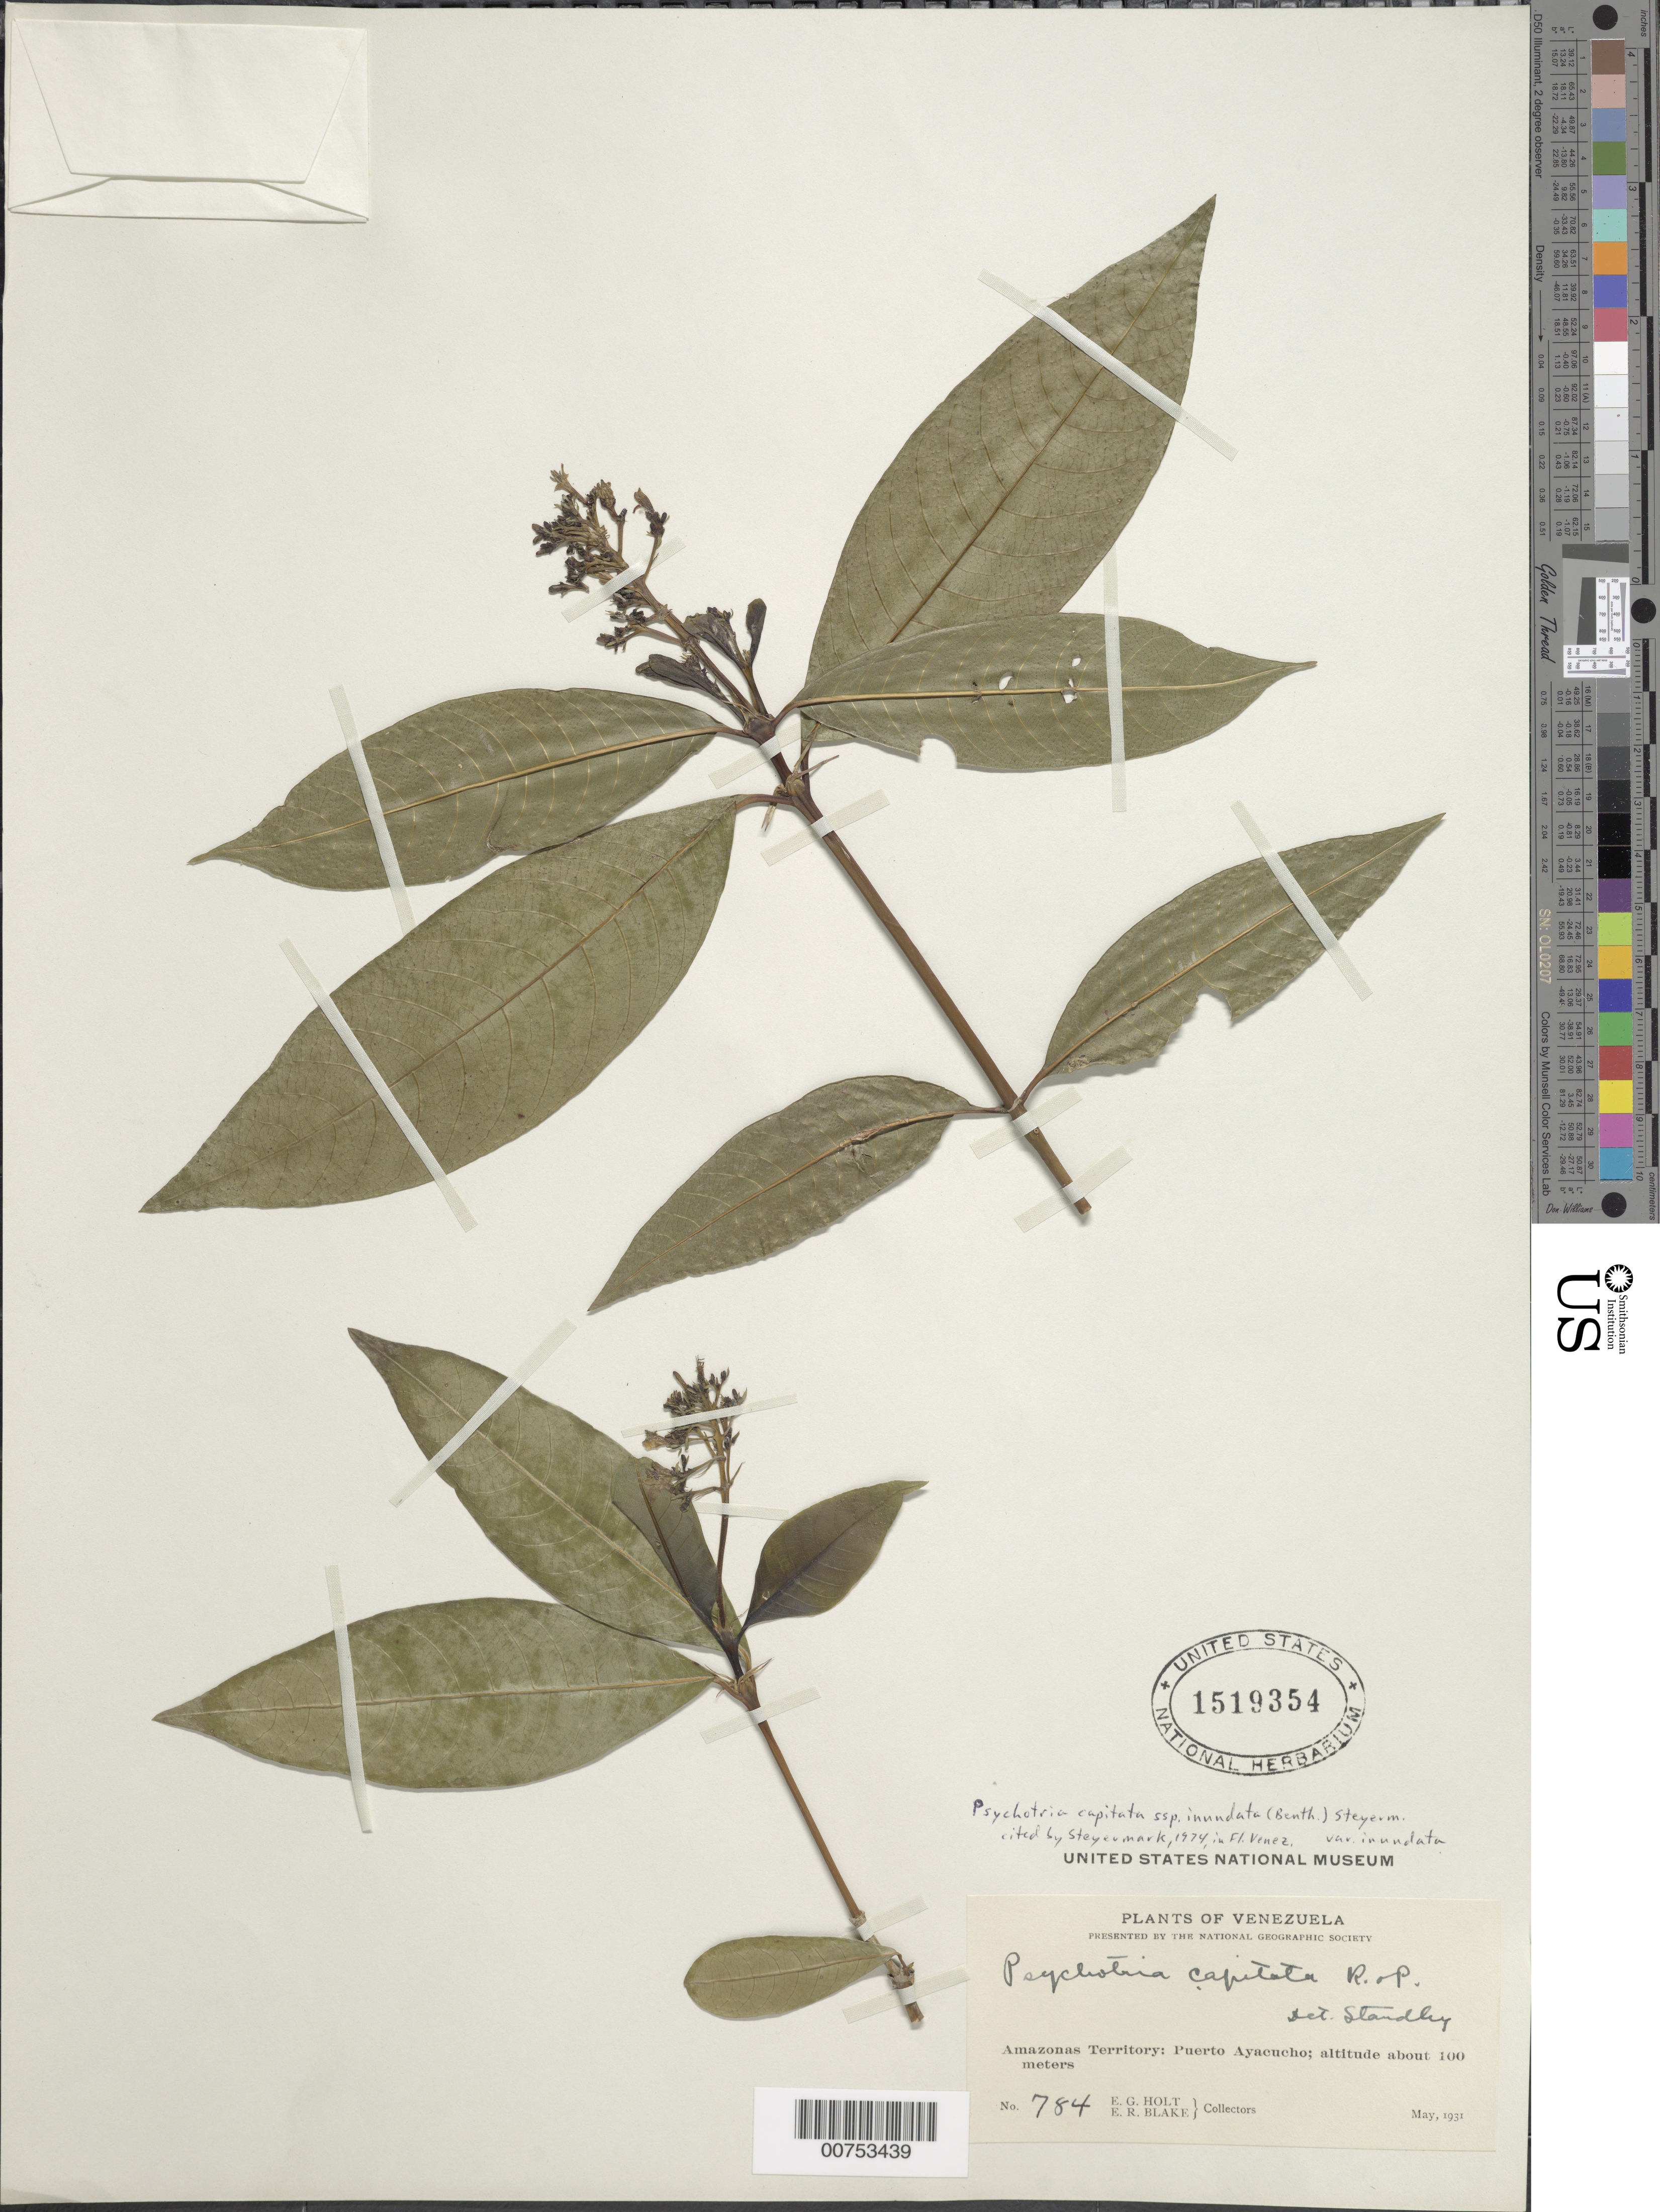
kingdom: Plantae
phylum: Tracheophyta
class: Magnoliopsida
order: Gentianales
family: Rubiaceae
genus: Psychotria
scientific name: Psychotria capitata var. inundata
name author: (Benth.) Steyerm.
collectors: E. Holt & E. R. Blake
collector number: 784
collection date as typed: May-31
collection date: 1931-05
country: Venezuela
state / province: Amazonas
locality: Puerto Ayacucho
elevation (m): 100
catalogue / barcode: US 1519354